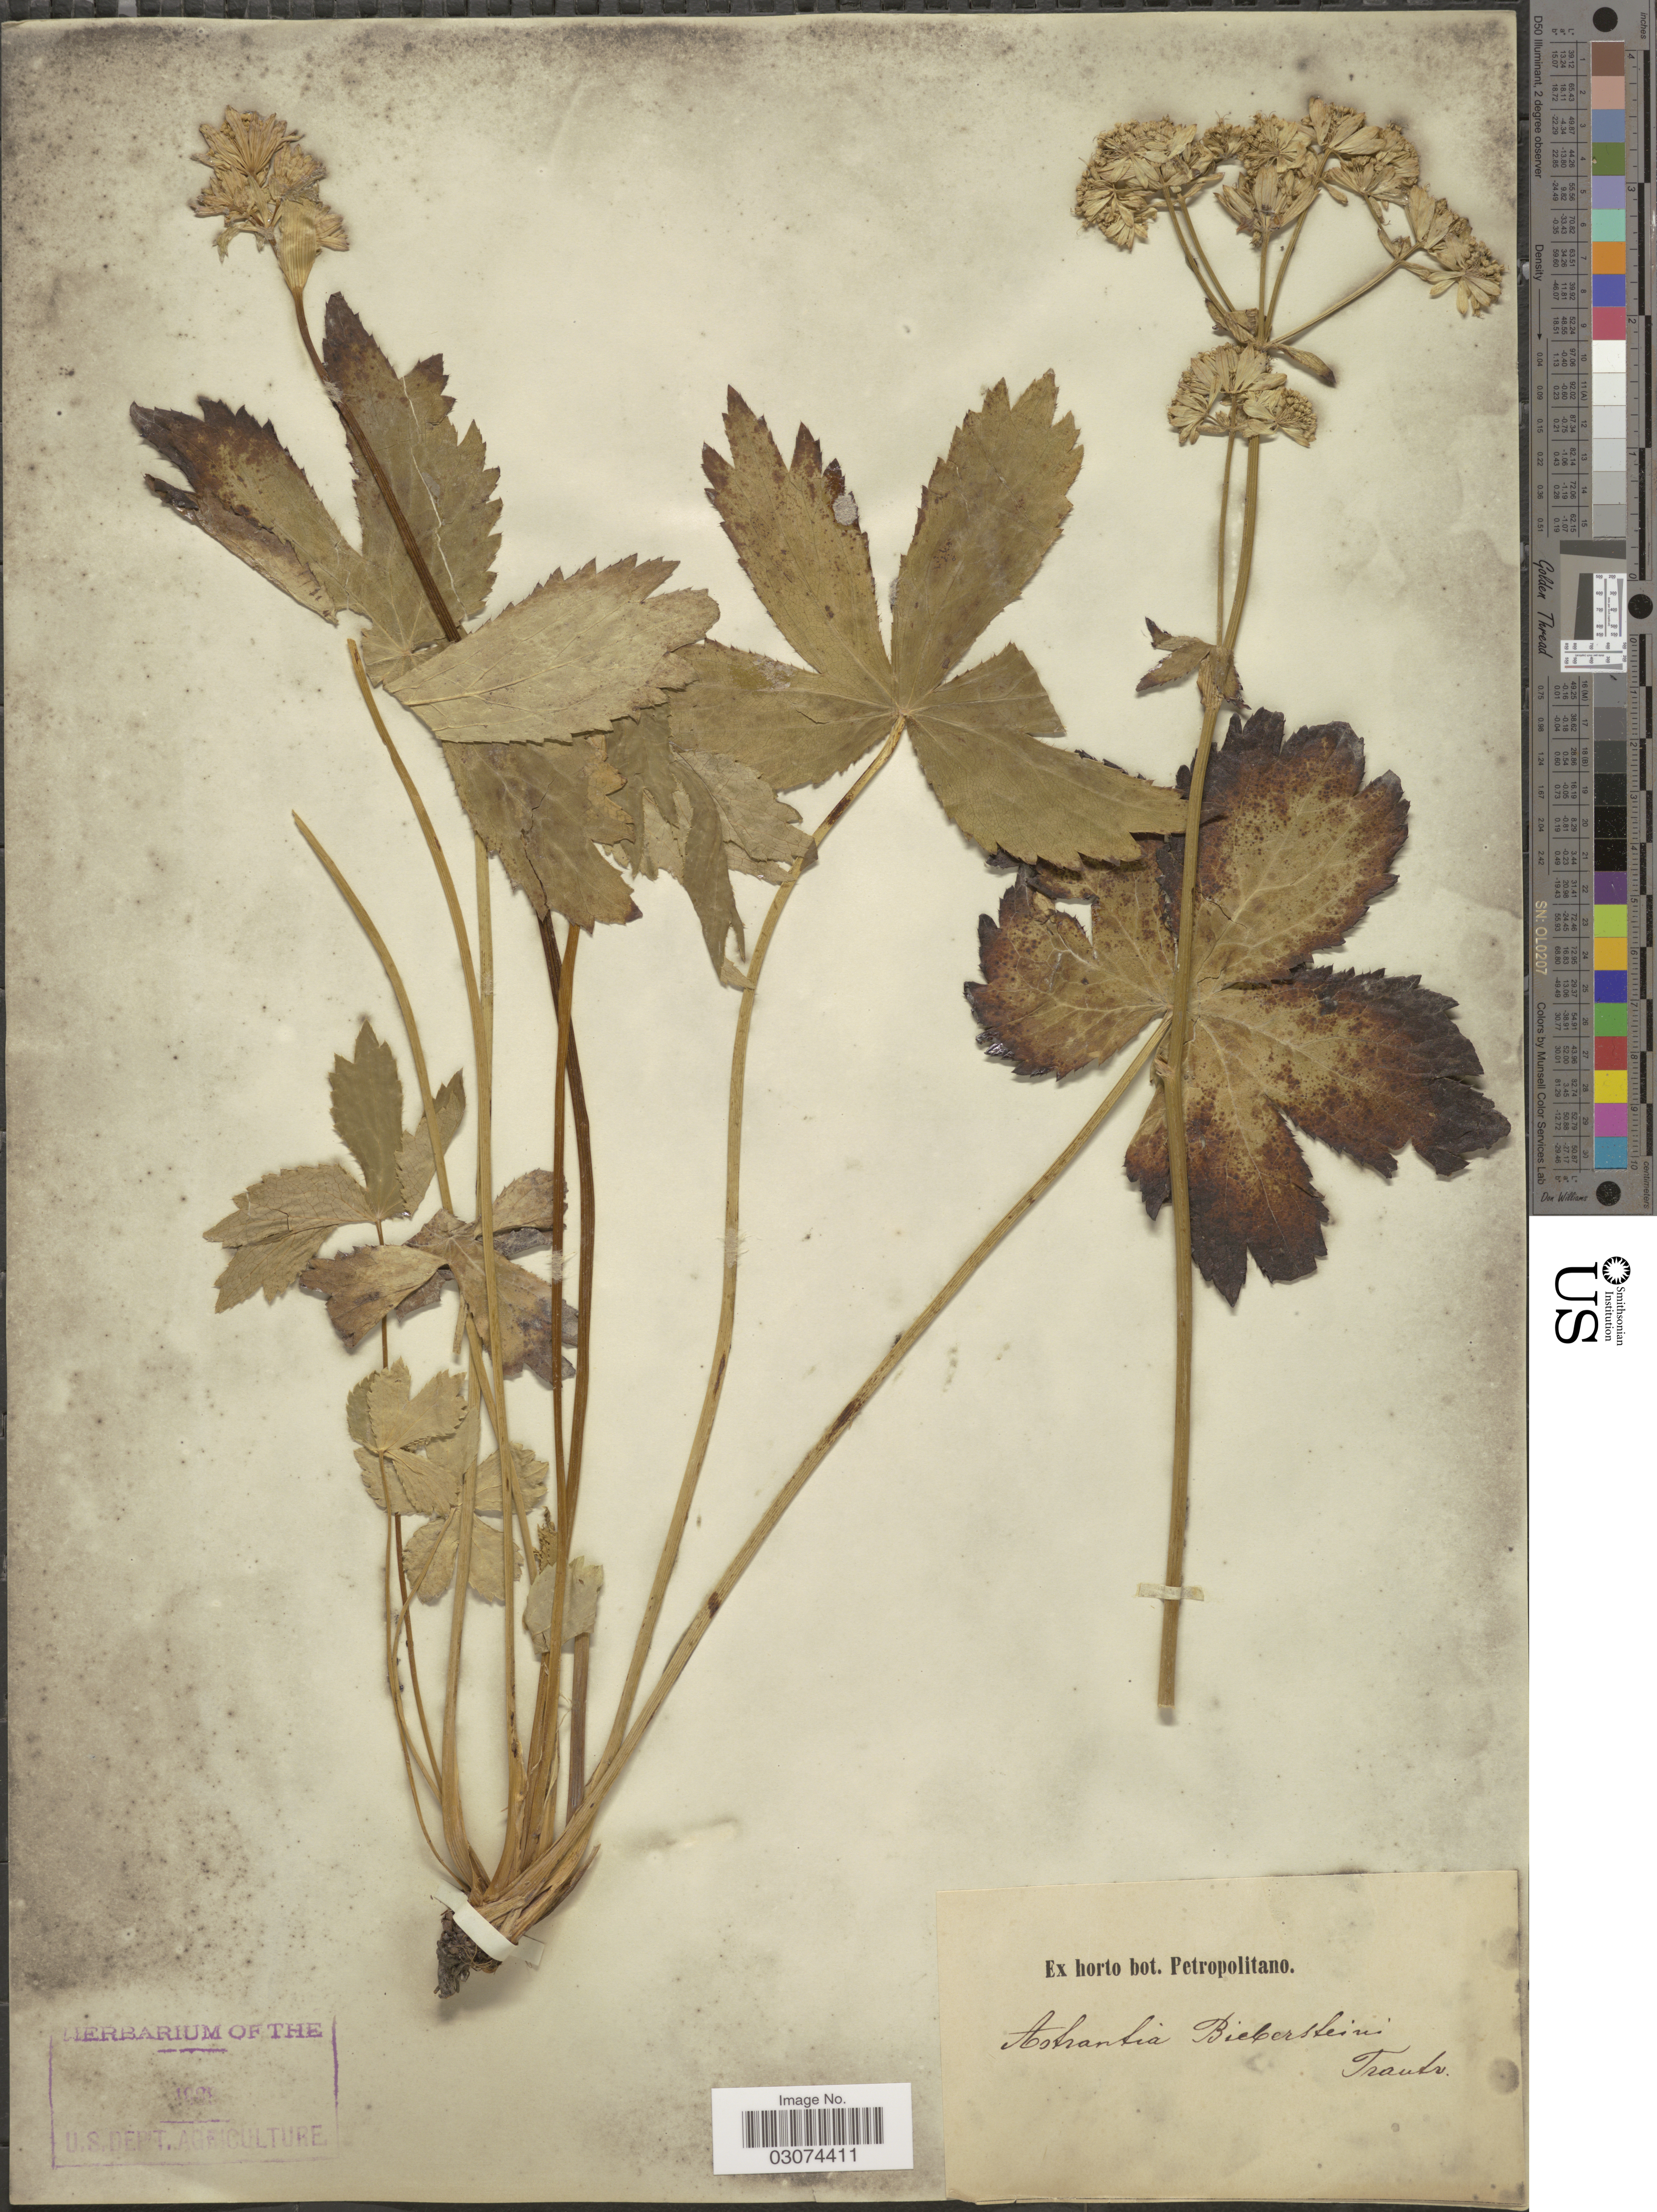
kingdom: Plantae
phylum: Tracheophyta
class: Magnoliopsida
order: Apiales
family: Apiaceae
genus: Astrantia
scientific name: Astrantia biebersteinii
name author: Fisch. & C.A. Mey.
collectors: ex Horto Bot. Petropolitano